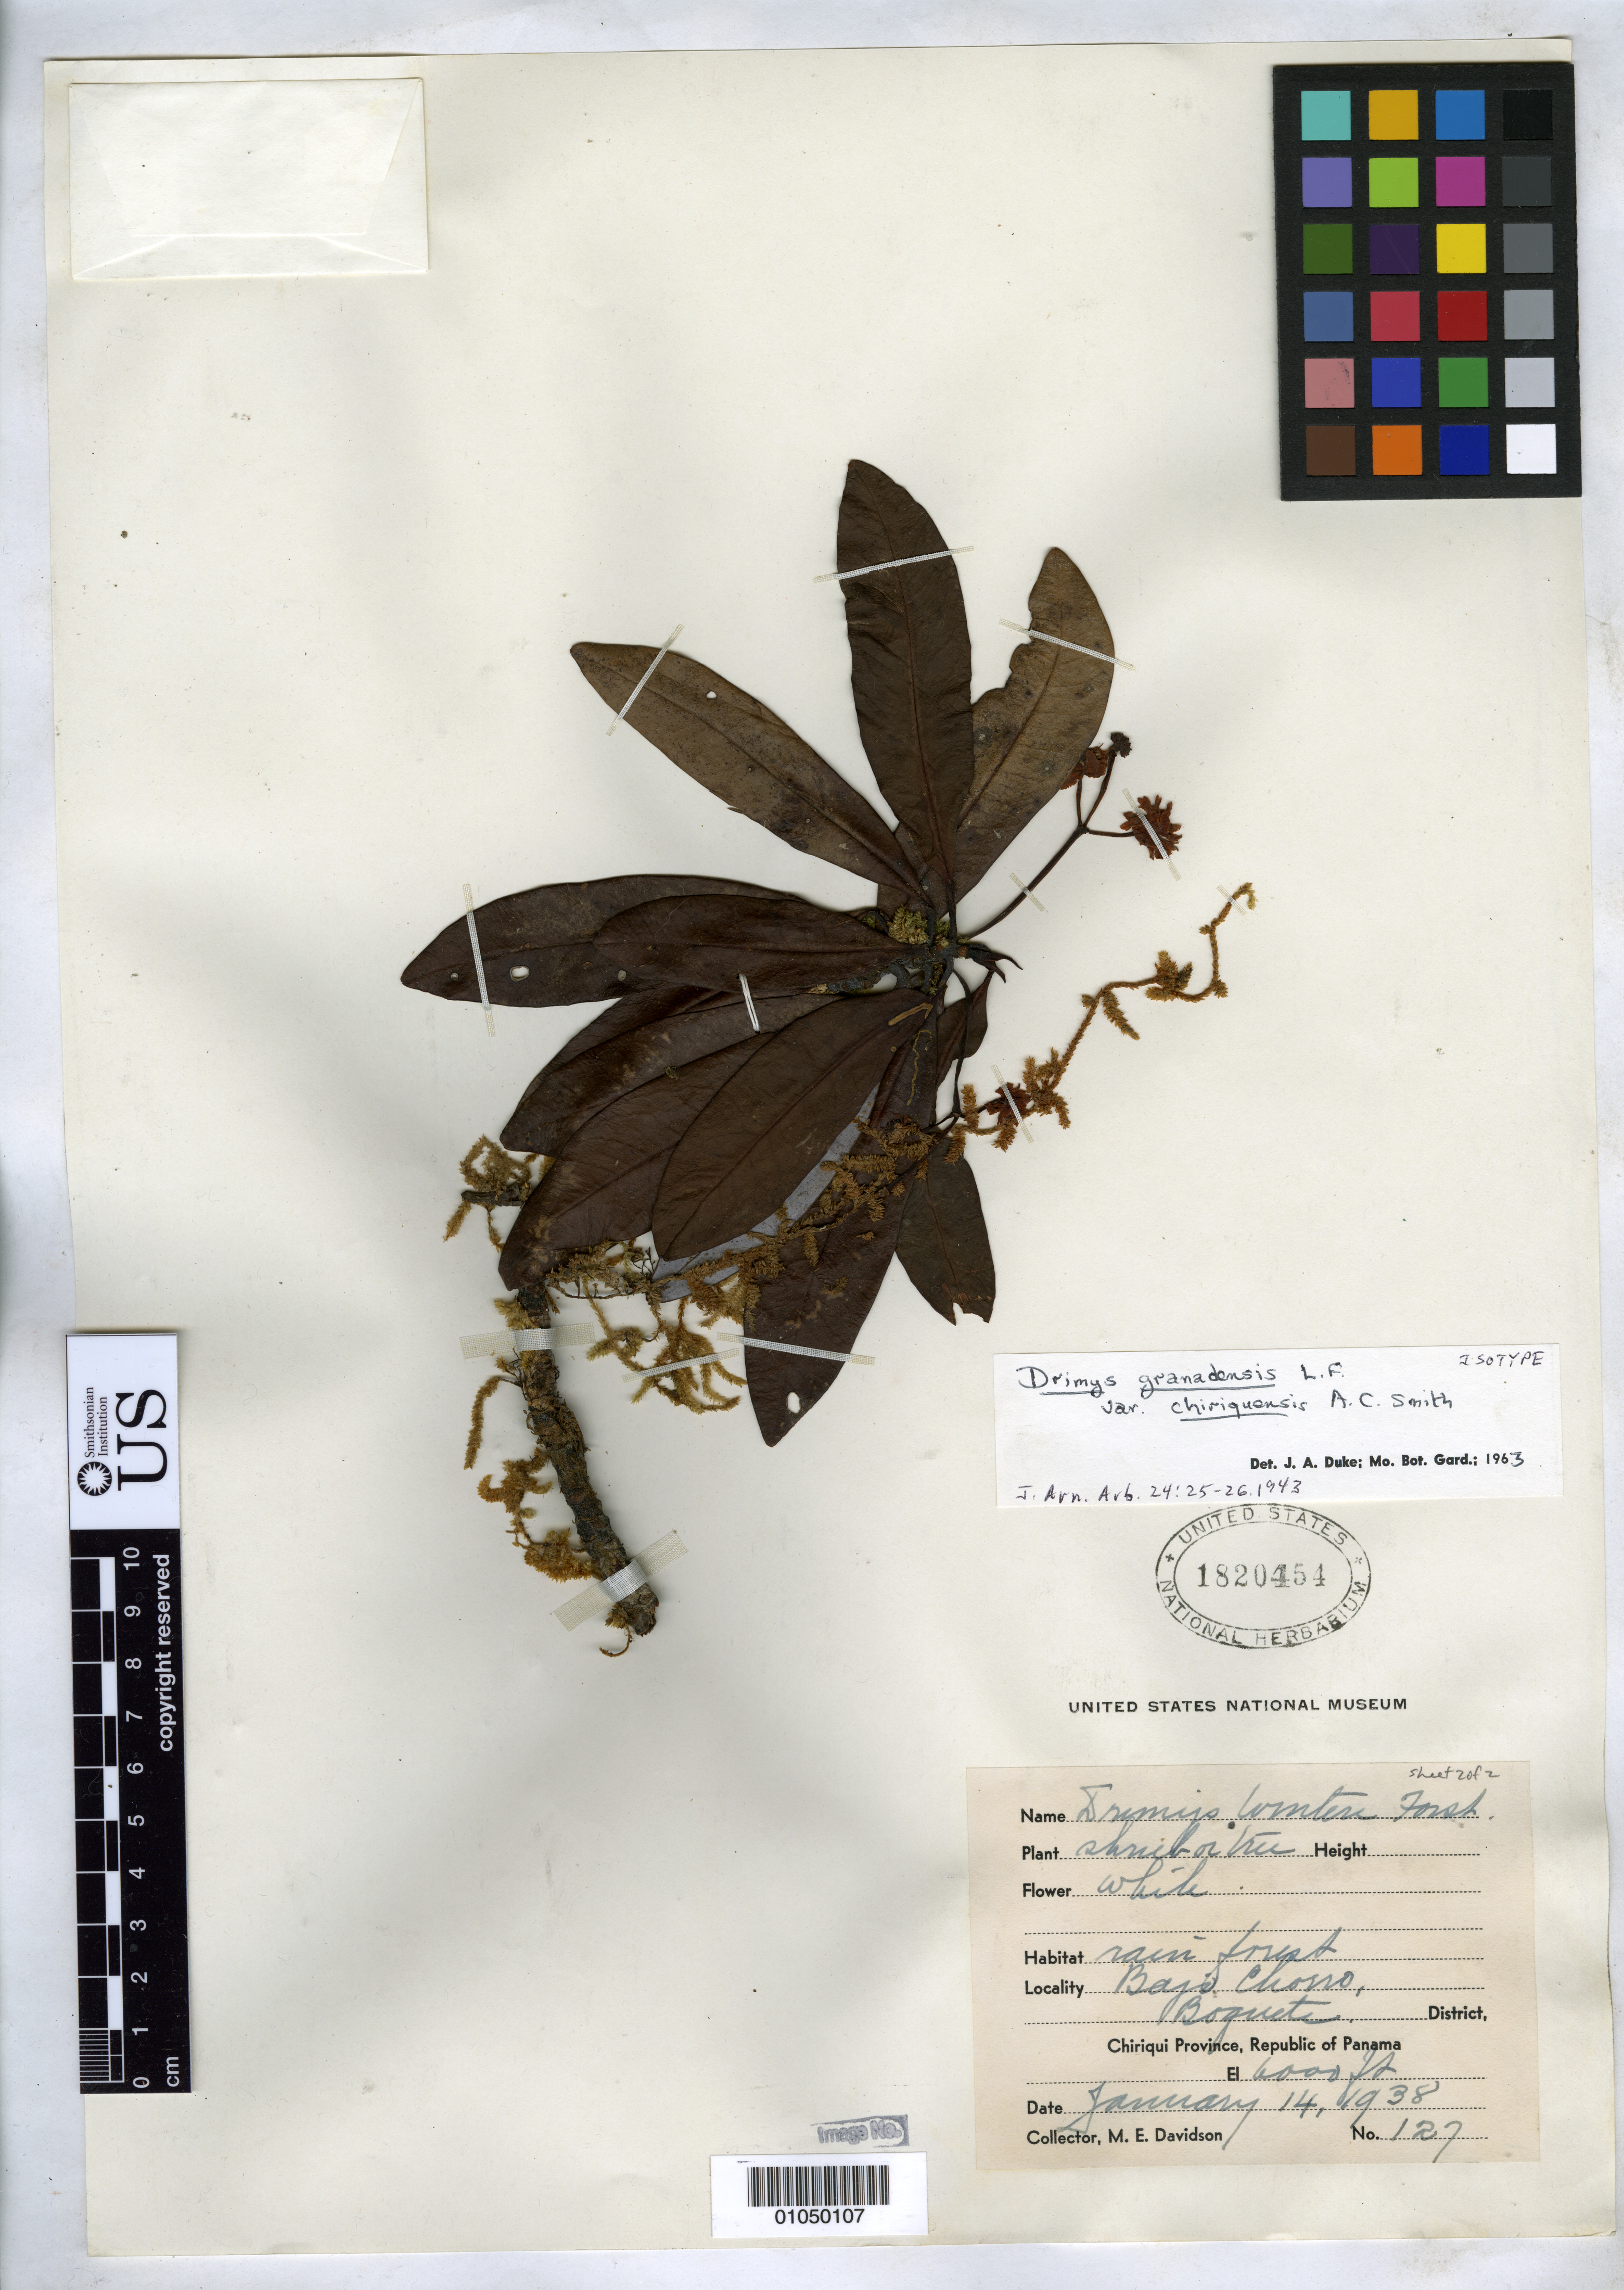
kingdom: Plantae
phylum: Tracheophyta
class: Magnoliopsida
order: Canellales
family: Winteraceae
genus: Drimys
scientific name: Drimys granadensis var. chiriquiensis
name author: A.C. Sm.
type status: Isotype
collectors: M. Davidson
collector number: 127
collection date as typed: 14 Jan 1938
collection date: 1938-01-14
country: Panama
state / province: Chiriquí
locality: Bajo Chorro, Boquete District, Chiriqui Province, Republic of Panama.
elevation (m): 1829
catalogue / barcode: US 1820454